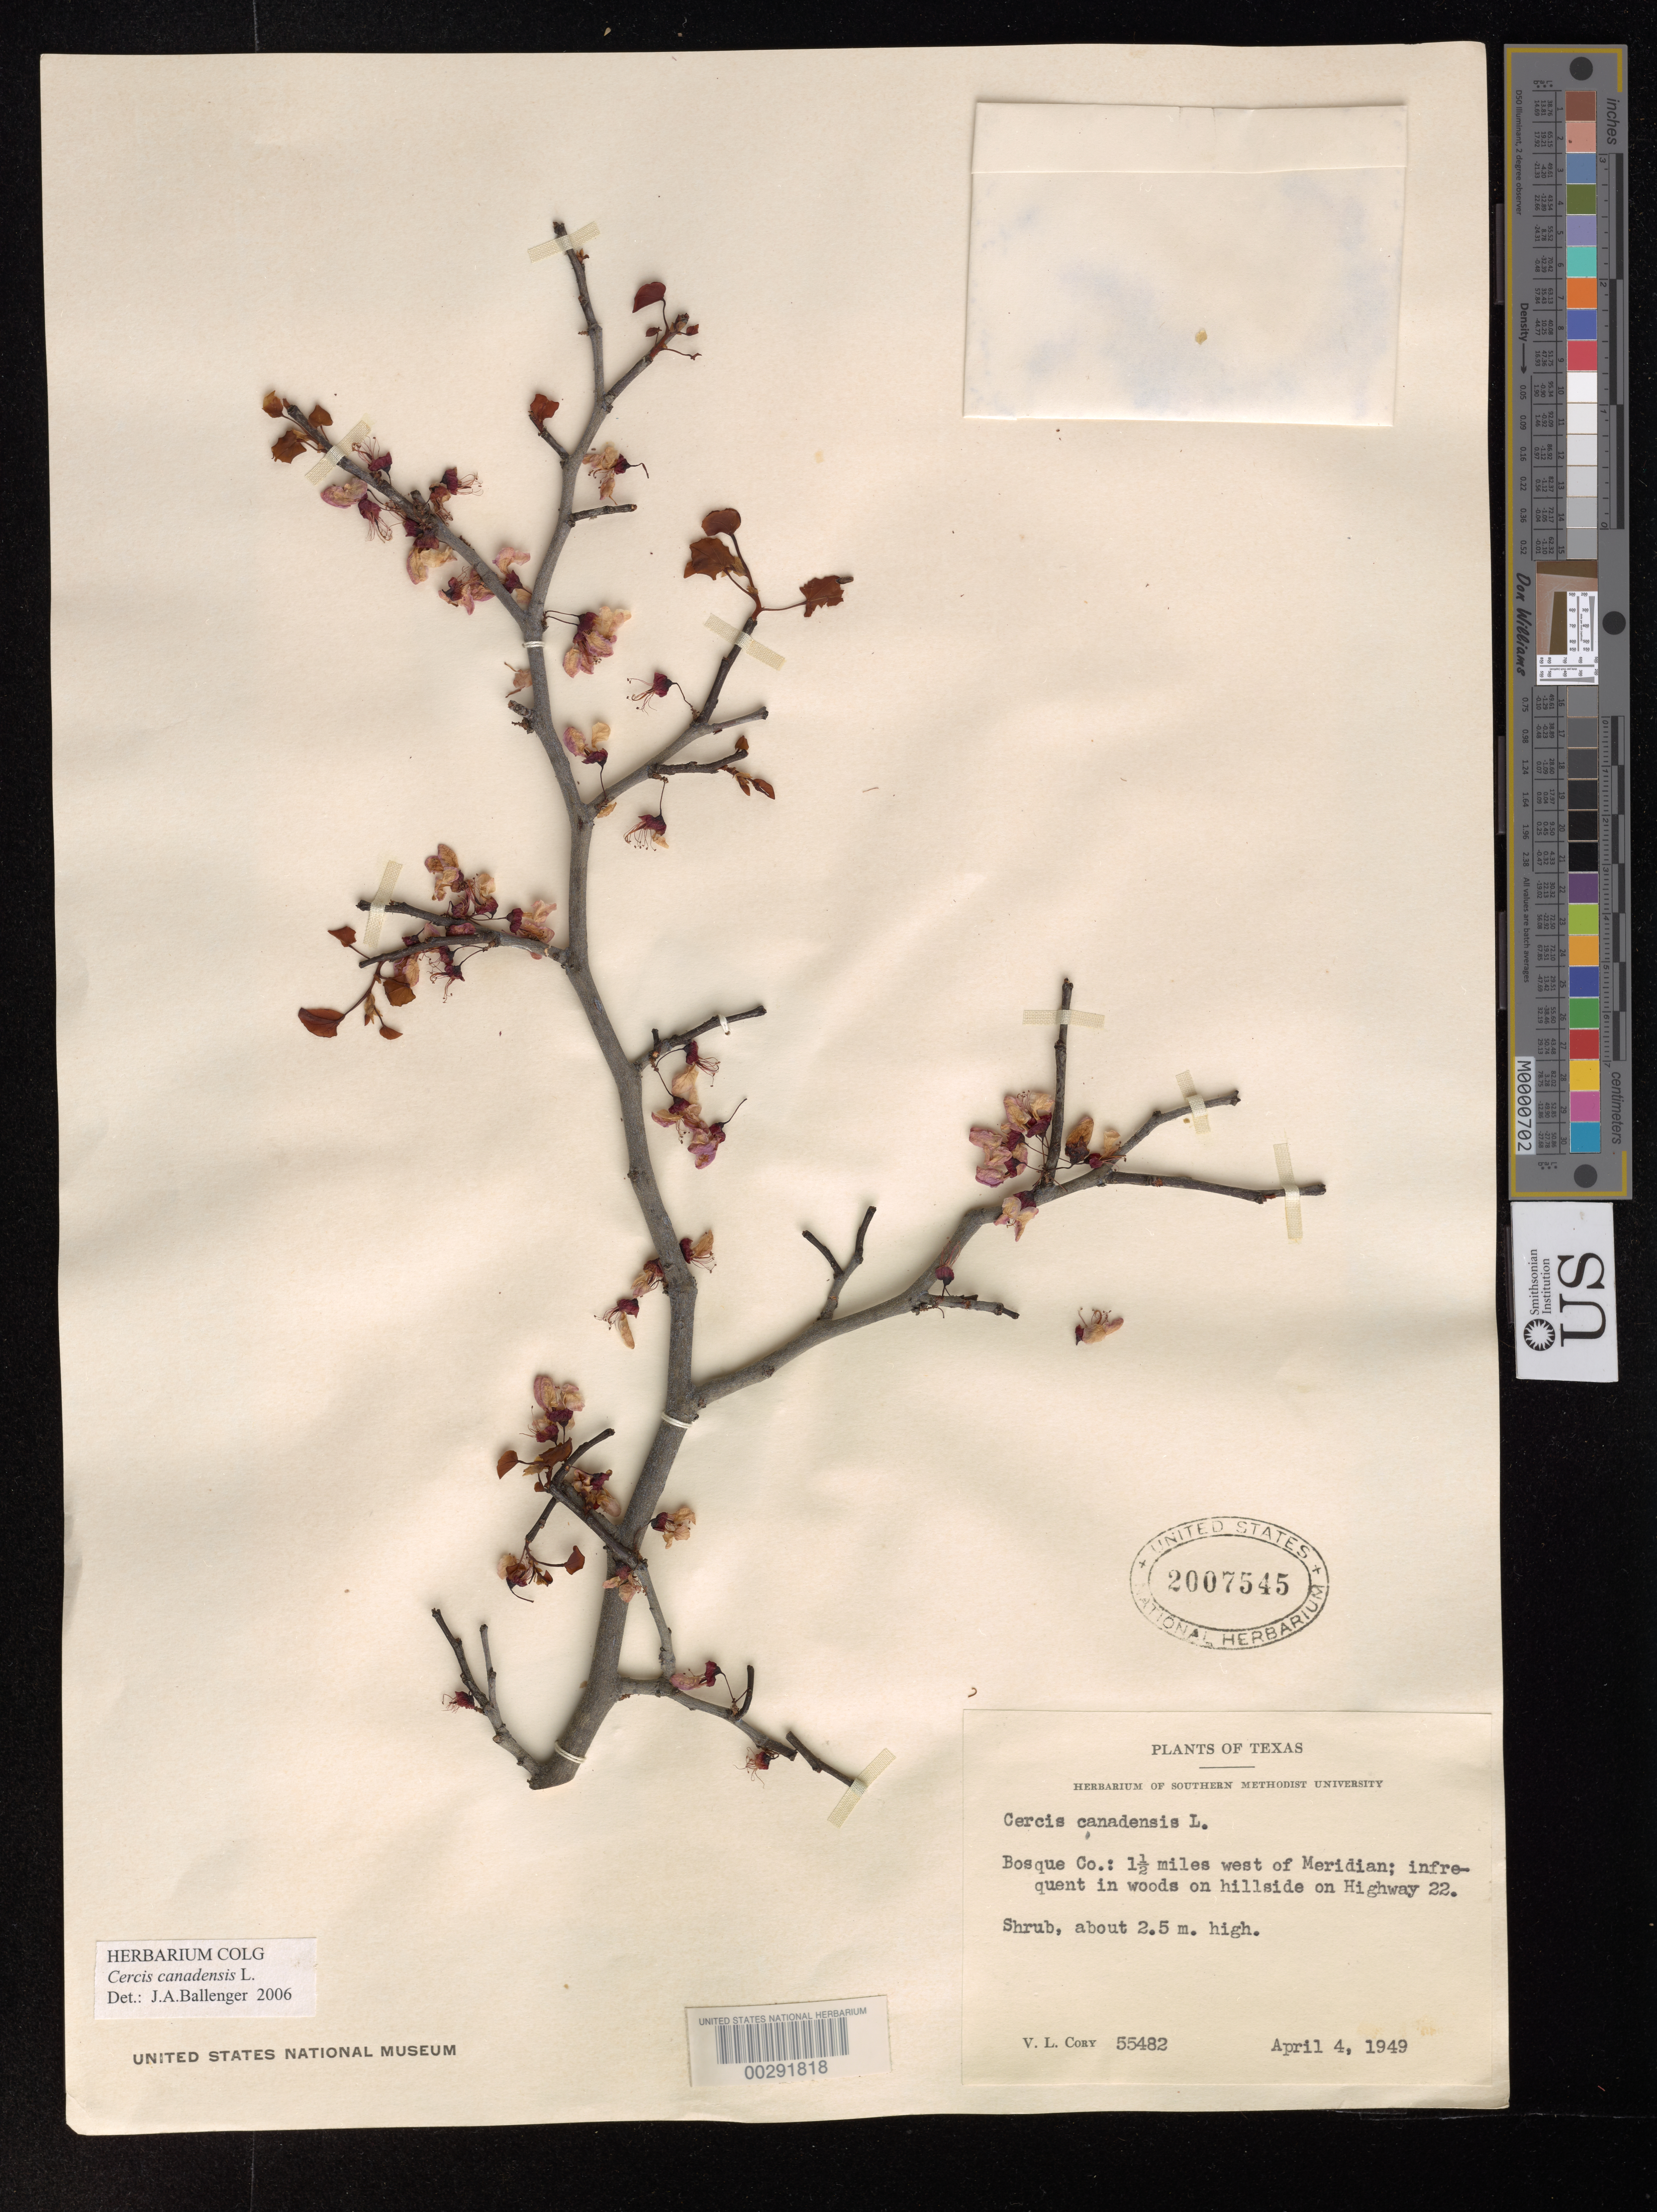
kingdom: Plantae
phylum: Tracheophyta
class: Magnoliopsida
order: Fabales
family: Fabaceae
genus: Cercis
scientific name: Cercis canadensis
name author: L.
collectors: V. Cory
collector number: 55482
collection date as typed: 04 Apr 1949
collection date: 1949-04-04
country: United States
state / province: Texas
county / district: Bosque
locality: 1.5 mi w of meridian, on hwy 22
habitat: Woods on hillside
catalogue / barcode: US 2007545